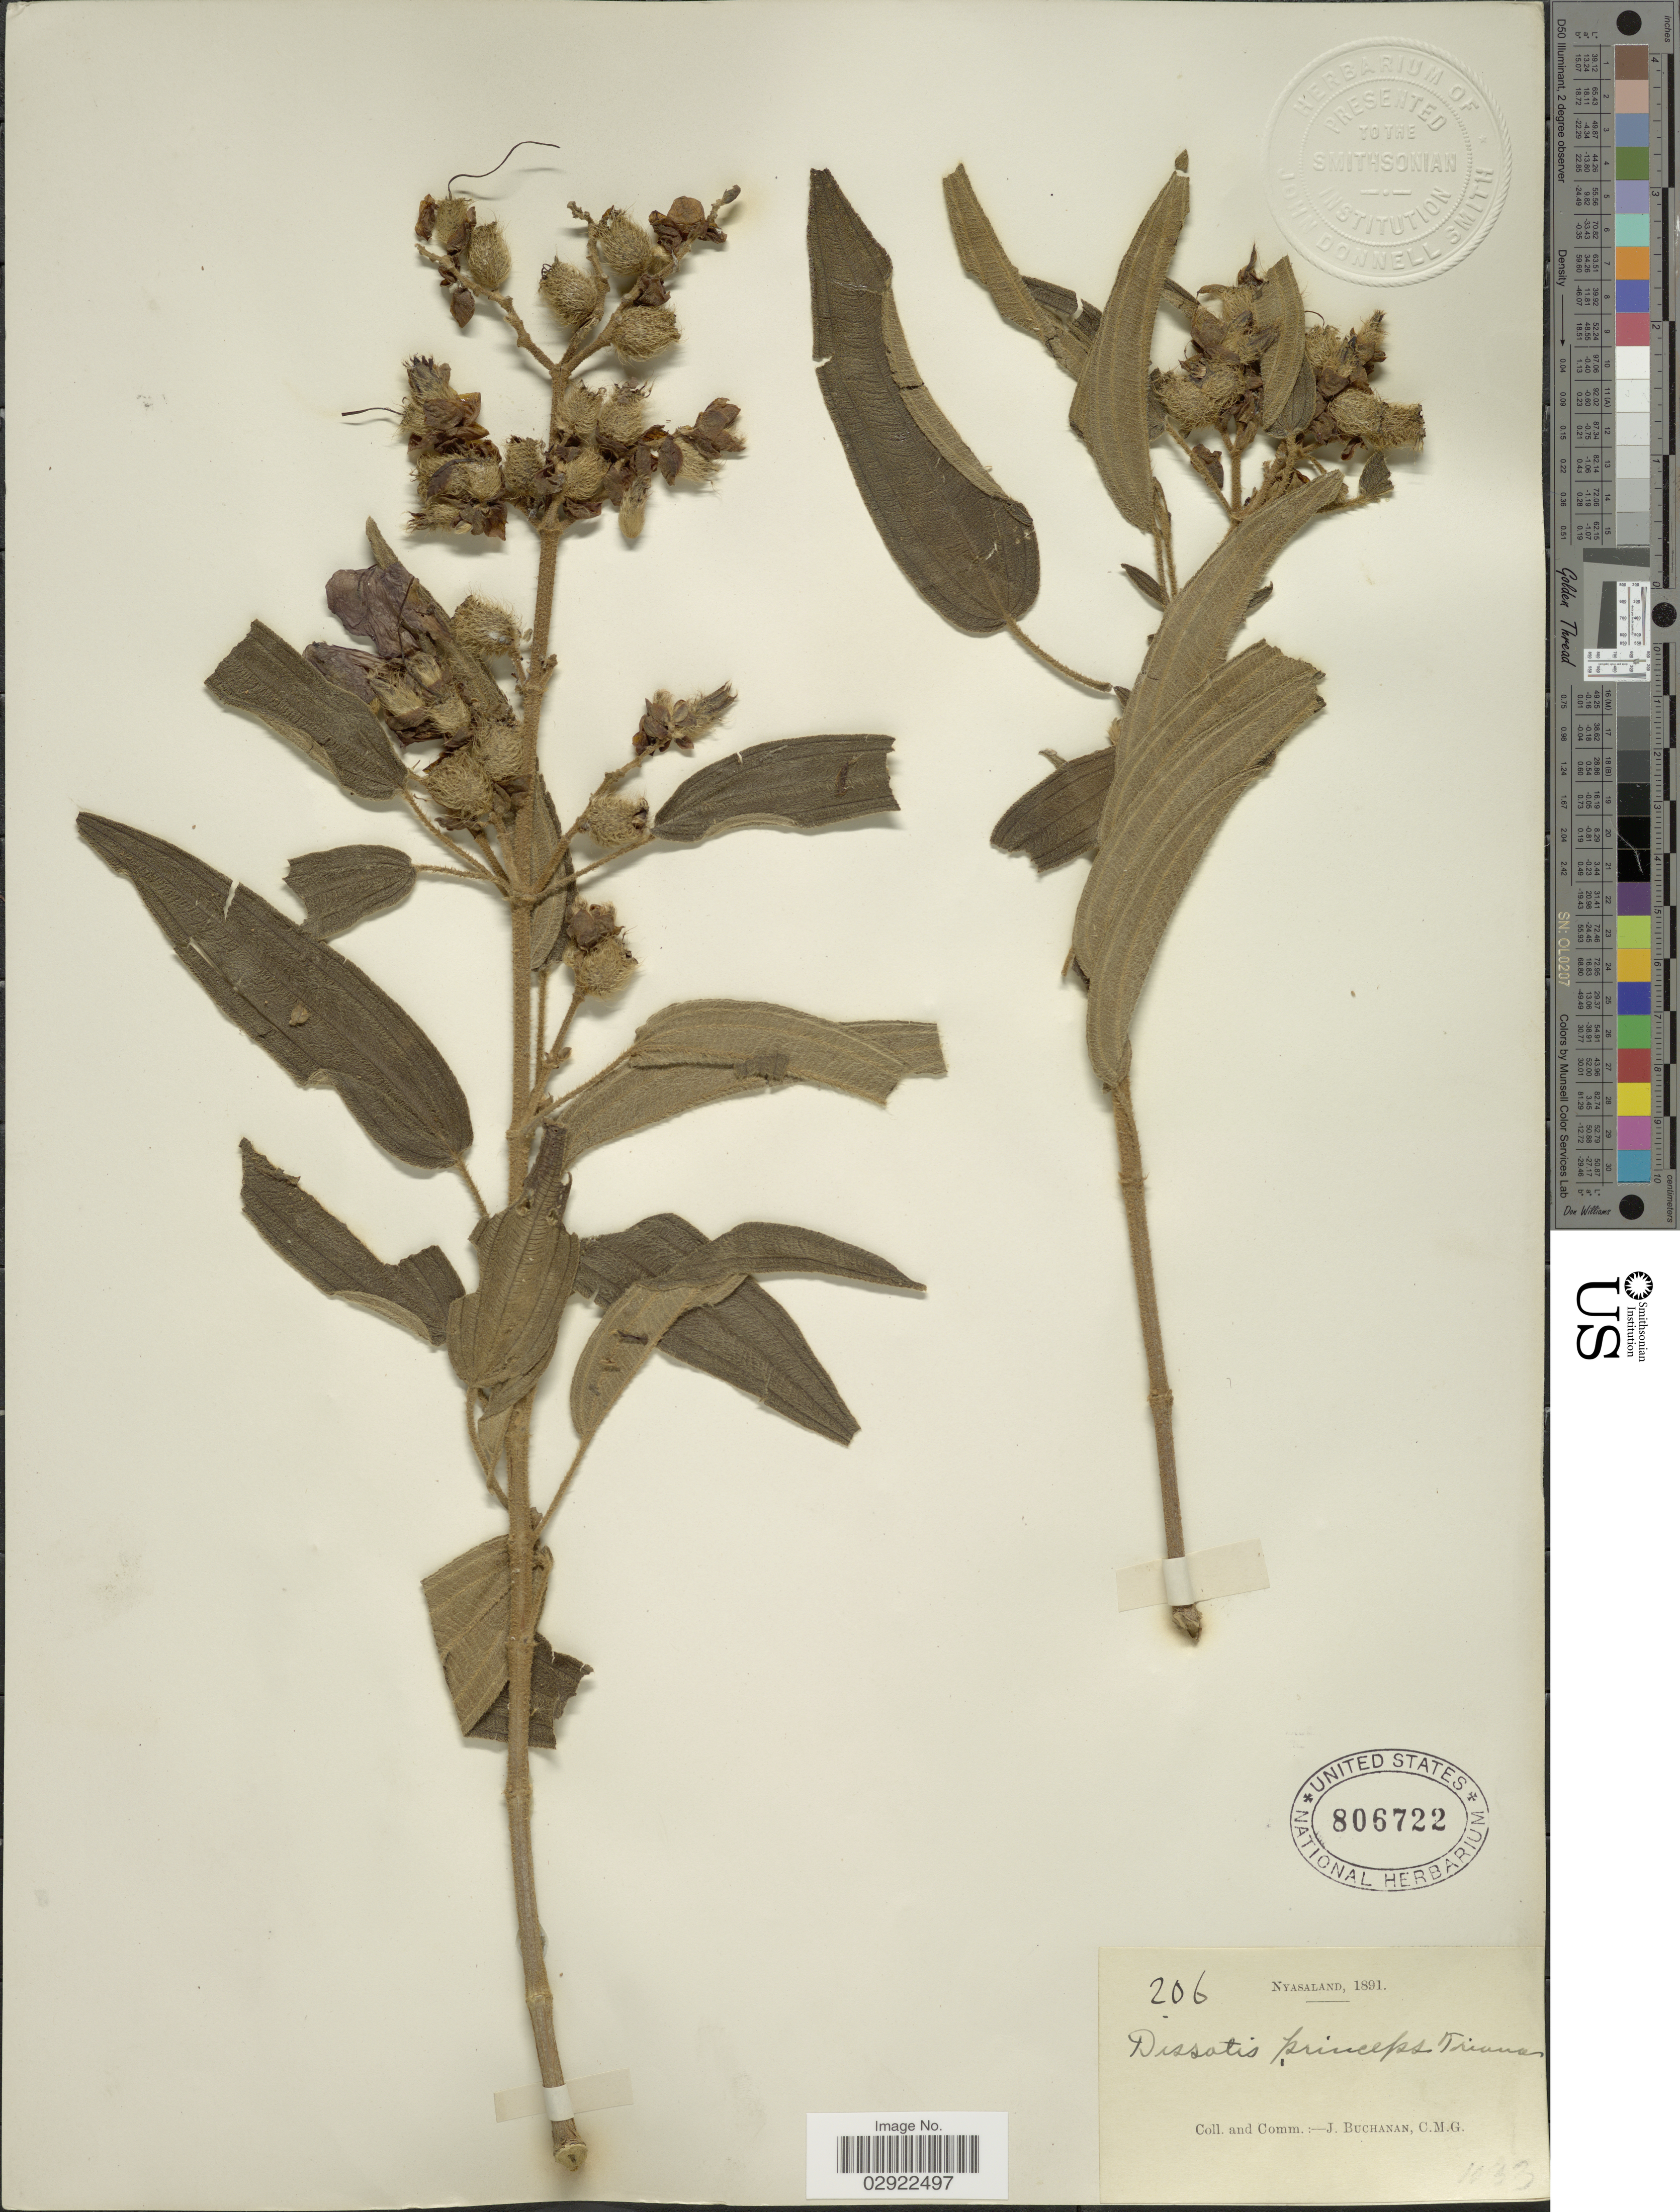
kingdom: Plantae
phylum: Tracheophyta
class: Magnoliopsida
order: Myrtales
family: Melastomataceae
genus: Rosettea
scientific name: Rosettea princeps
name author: (Kunth) Ver.-Lib. & G. Kadereit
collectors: J. Buchanan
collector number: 206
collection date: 1891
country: Malawi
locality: Nyasaland.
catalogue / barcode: US 806722